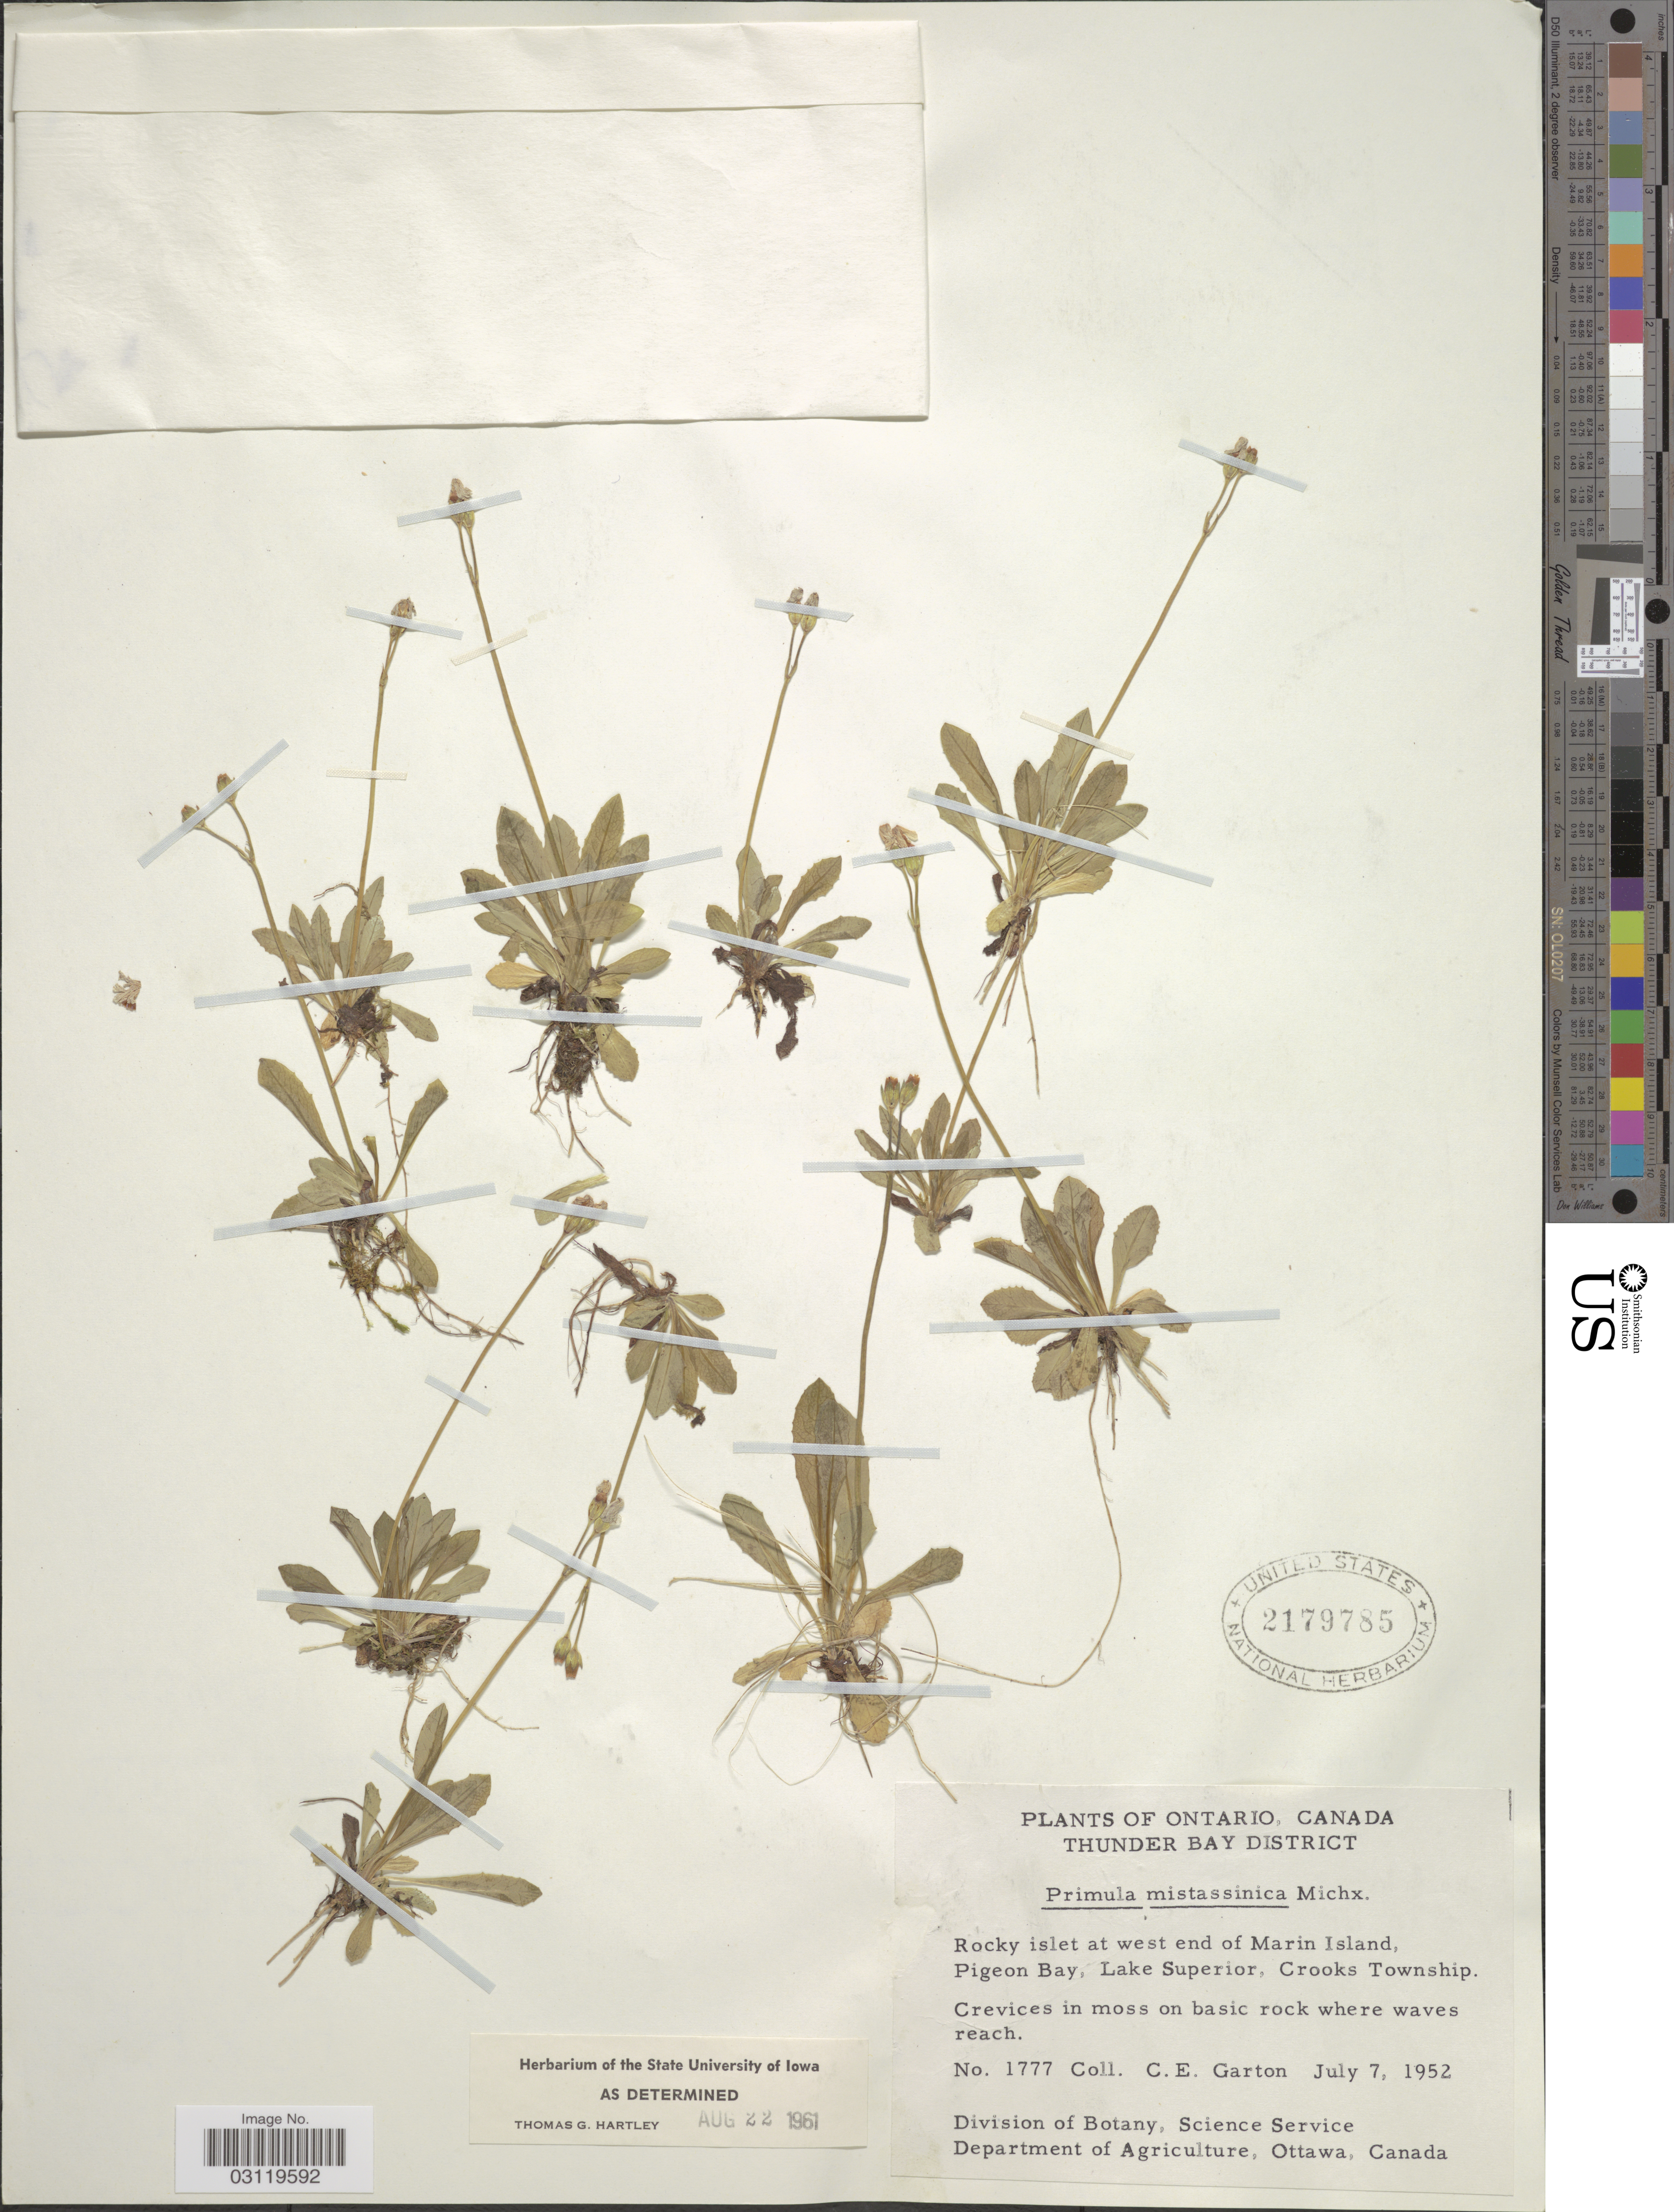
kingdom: Plantae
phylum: Tracheophyta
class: Magnoliopsida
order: Ericales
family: Primulaceae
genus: Primula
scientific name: Primula mistassinica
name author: Michx.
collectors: C. E. Garton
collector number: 1777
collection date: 1952-07-07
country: Canada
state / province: Ontario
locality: Thunder Bay District, Rocky islet at west end of Marin Island, Pigeon Bay, Lake Superior, Crooks Township.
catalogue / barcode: US 2179785